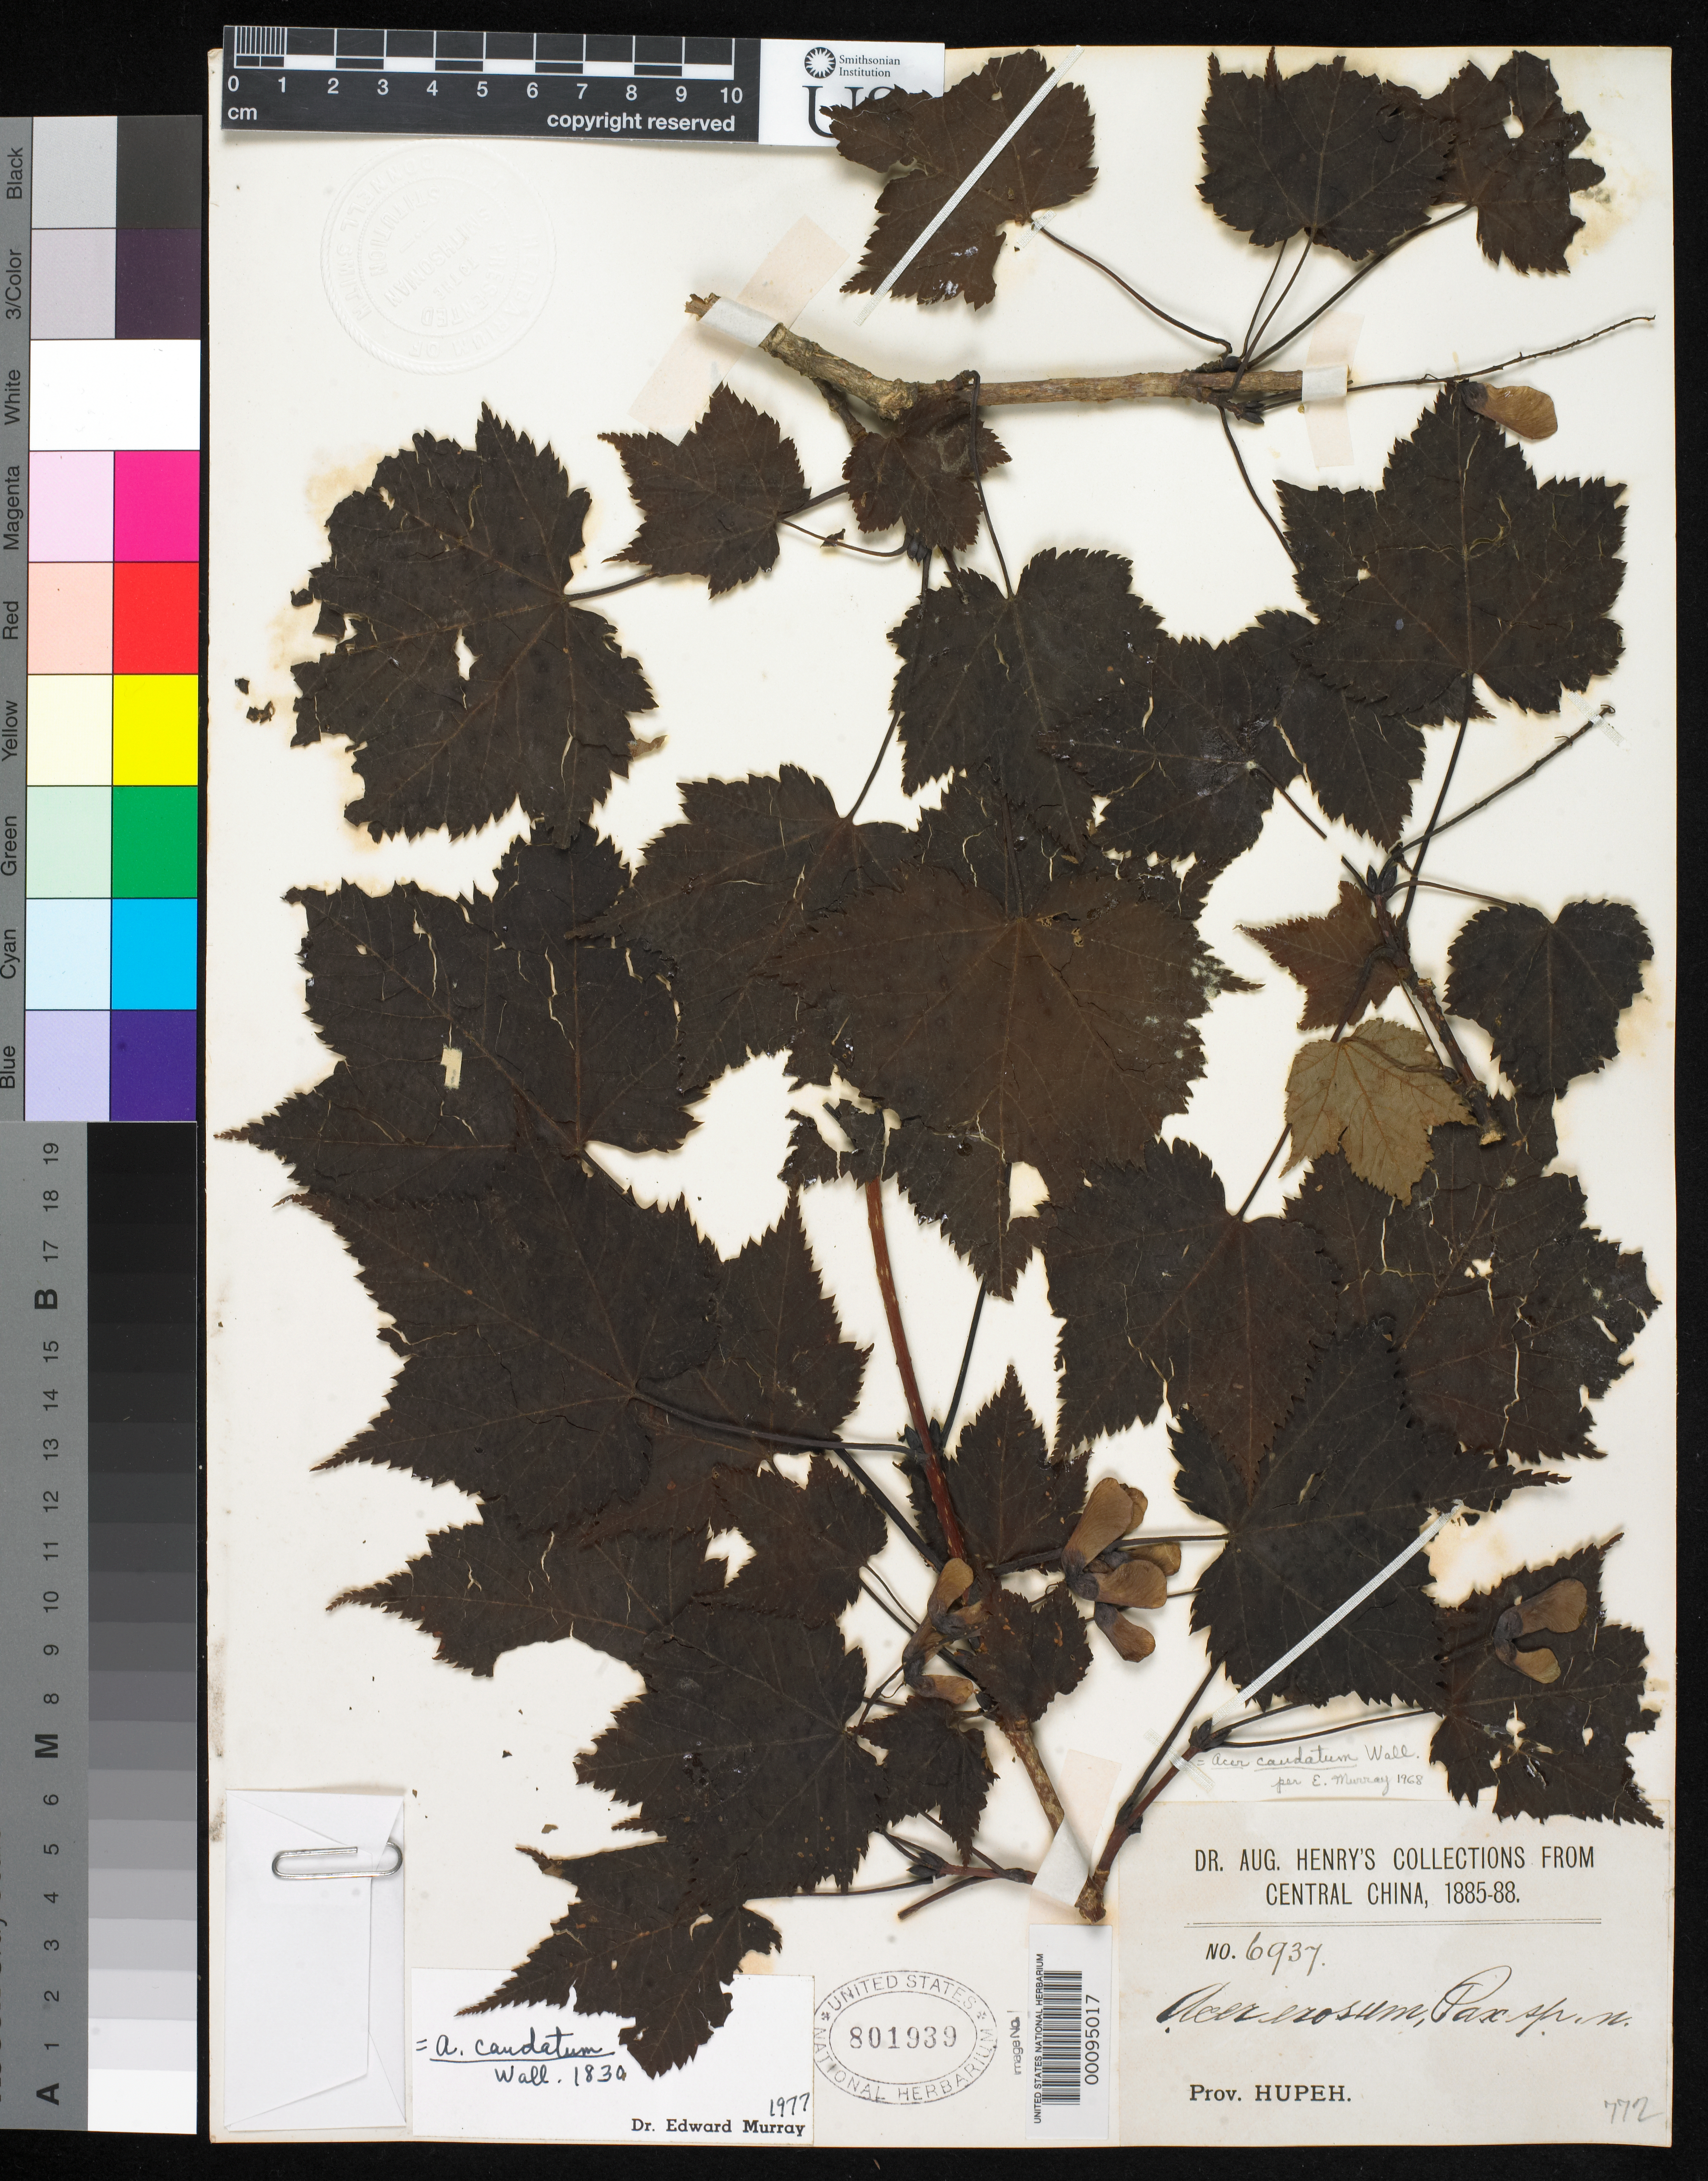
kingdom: Plantae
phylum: Tracheophyta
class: Magnoliopsida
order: Sapindales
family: Sapindaceae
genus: Acer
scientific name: Acer erosum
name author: Pax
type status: Isotype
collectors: A. Henry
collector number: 6937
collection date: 1885/1888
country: China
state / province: Hubei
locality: Central China. Prov. Hupeh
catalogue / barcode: US 801939